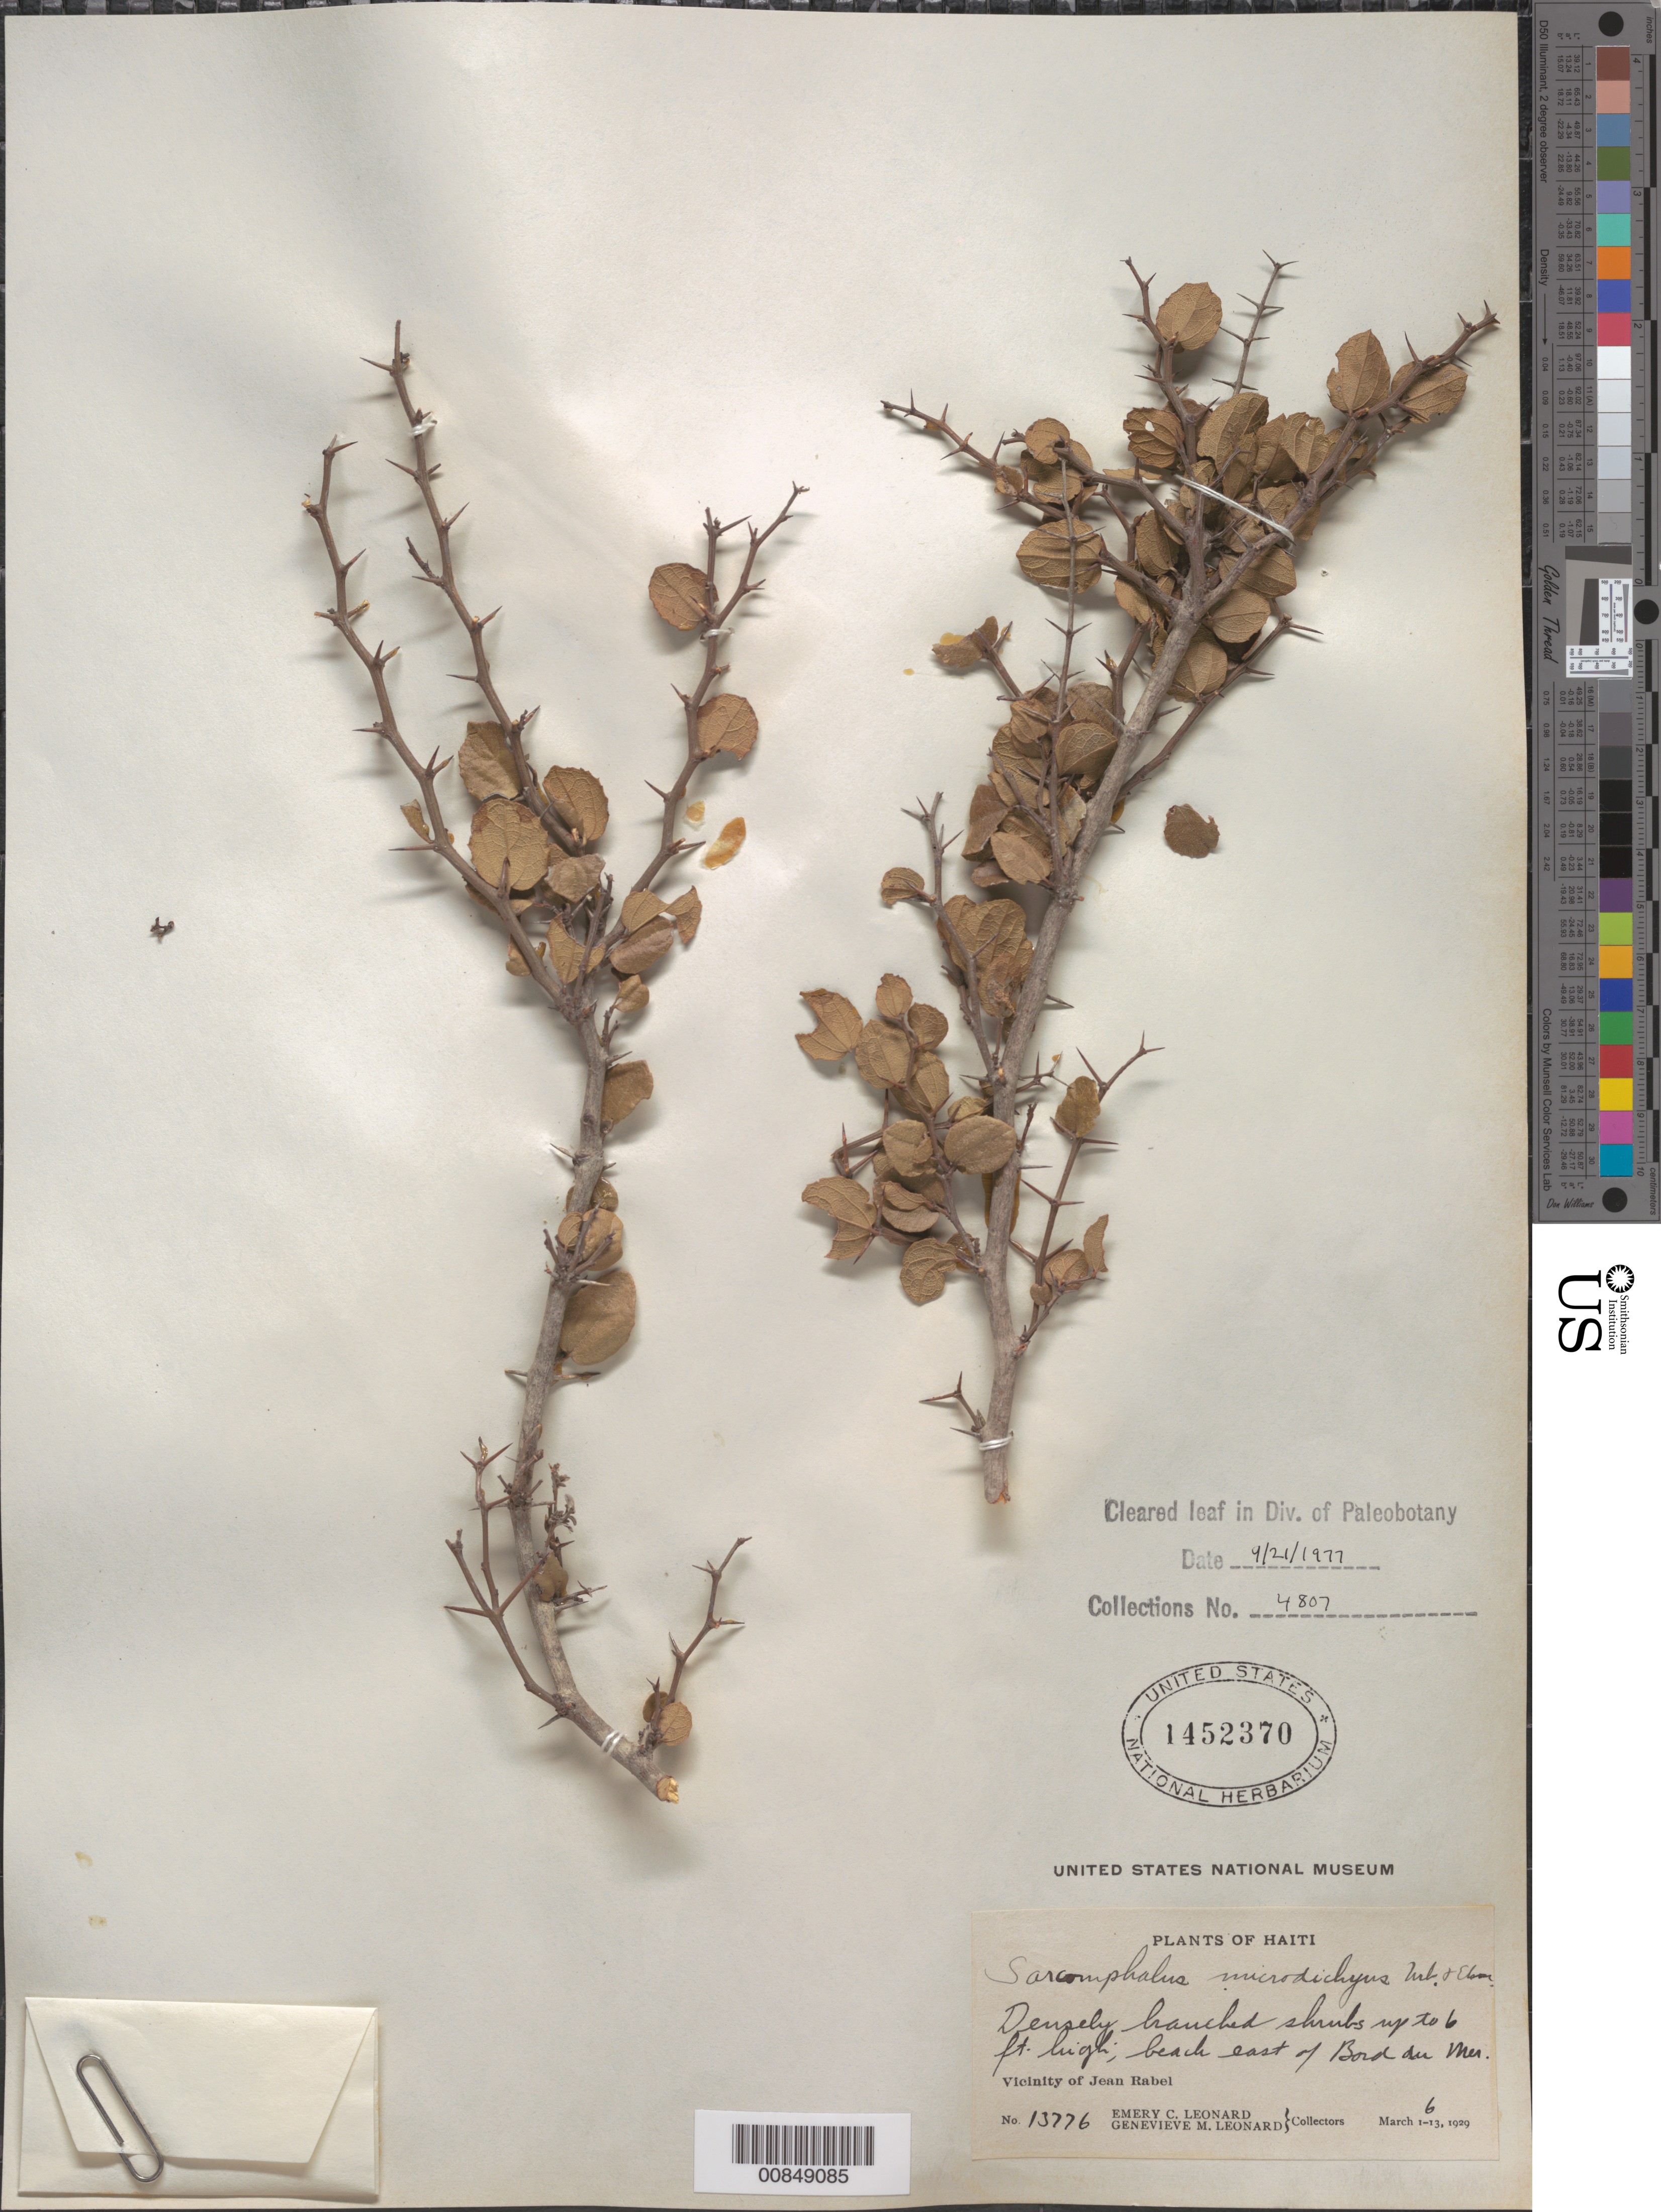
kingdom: Plantae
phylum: Tracheophyta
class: Magnoliopsida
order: Rosales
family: Rhamnaceae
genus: Sarcomphalus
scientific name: Sarcomphalus microdictyus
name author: Urb. & Ekman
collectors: E. C. Leonard & G. M. Leonard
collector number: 13776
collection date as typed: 06 Mar 1929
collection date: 1929-03-06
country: Haiti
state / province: Nord-Ouest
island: Hispaniola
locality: Vicinity of Jean Rabel, E of Bord der Mer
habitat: Beach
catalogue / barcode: US 1452370